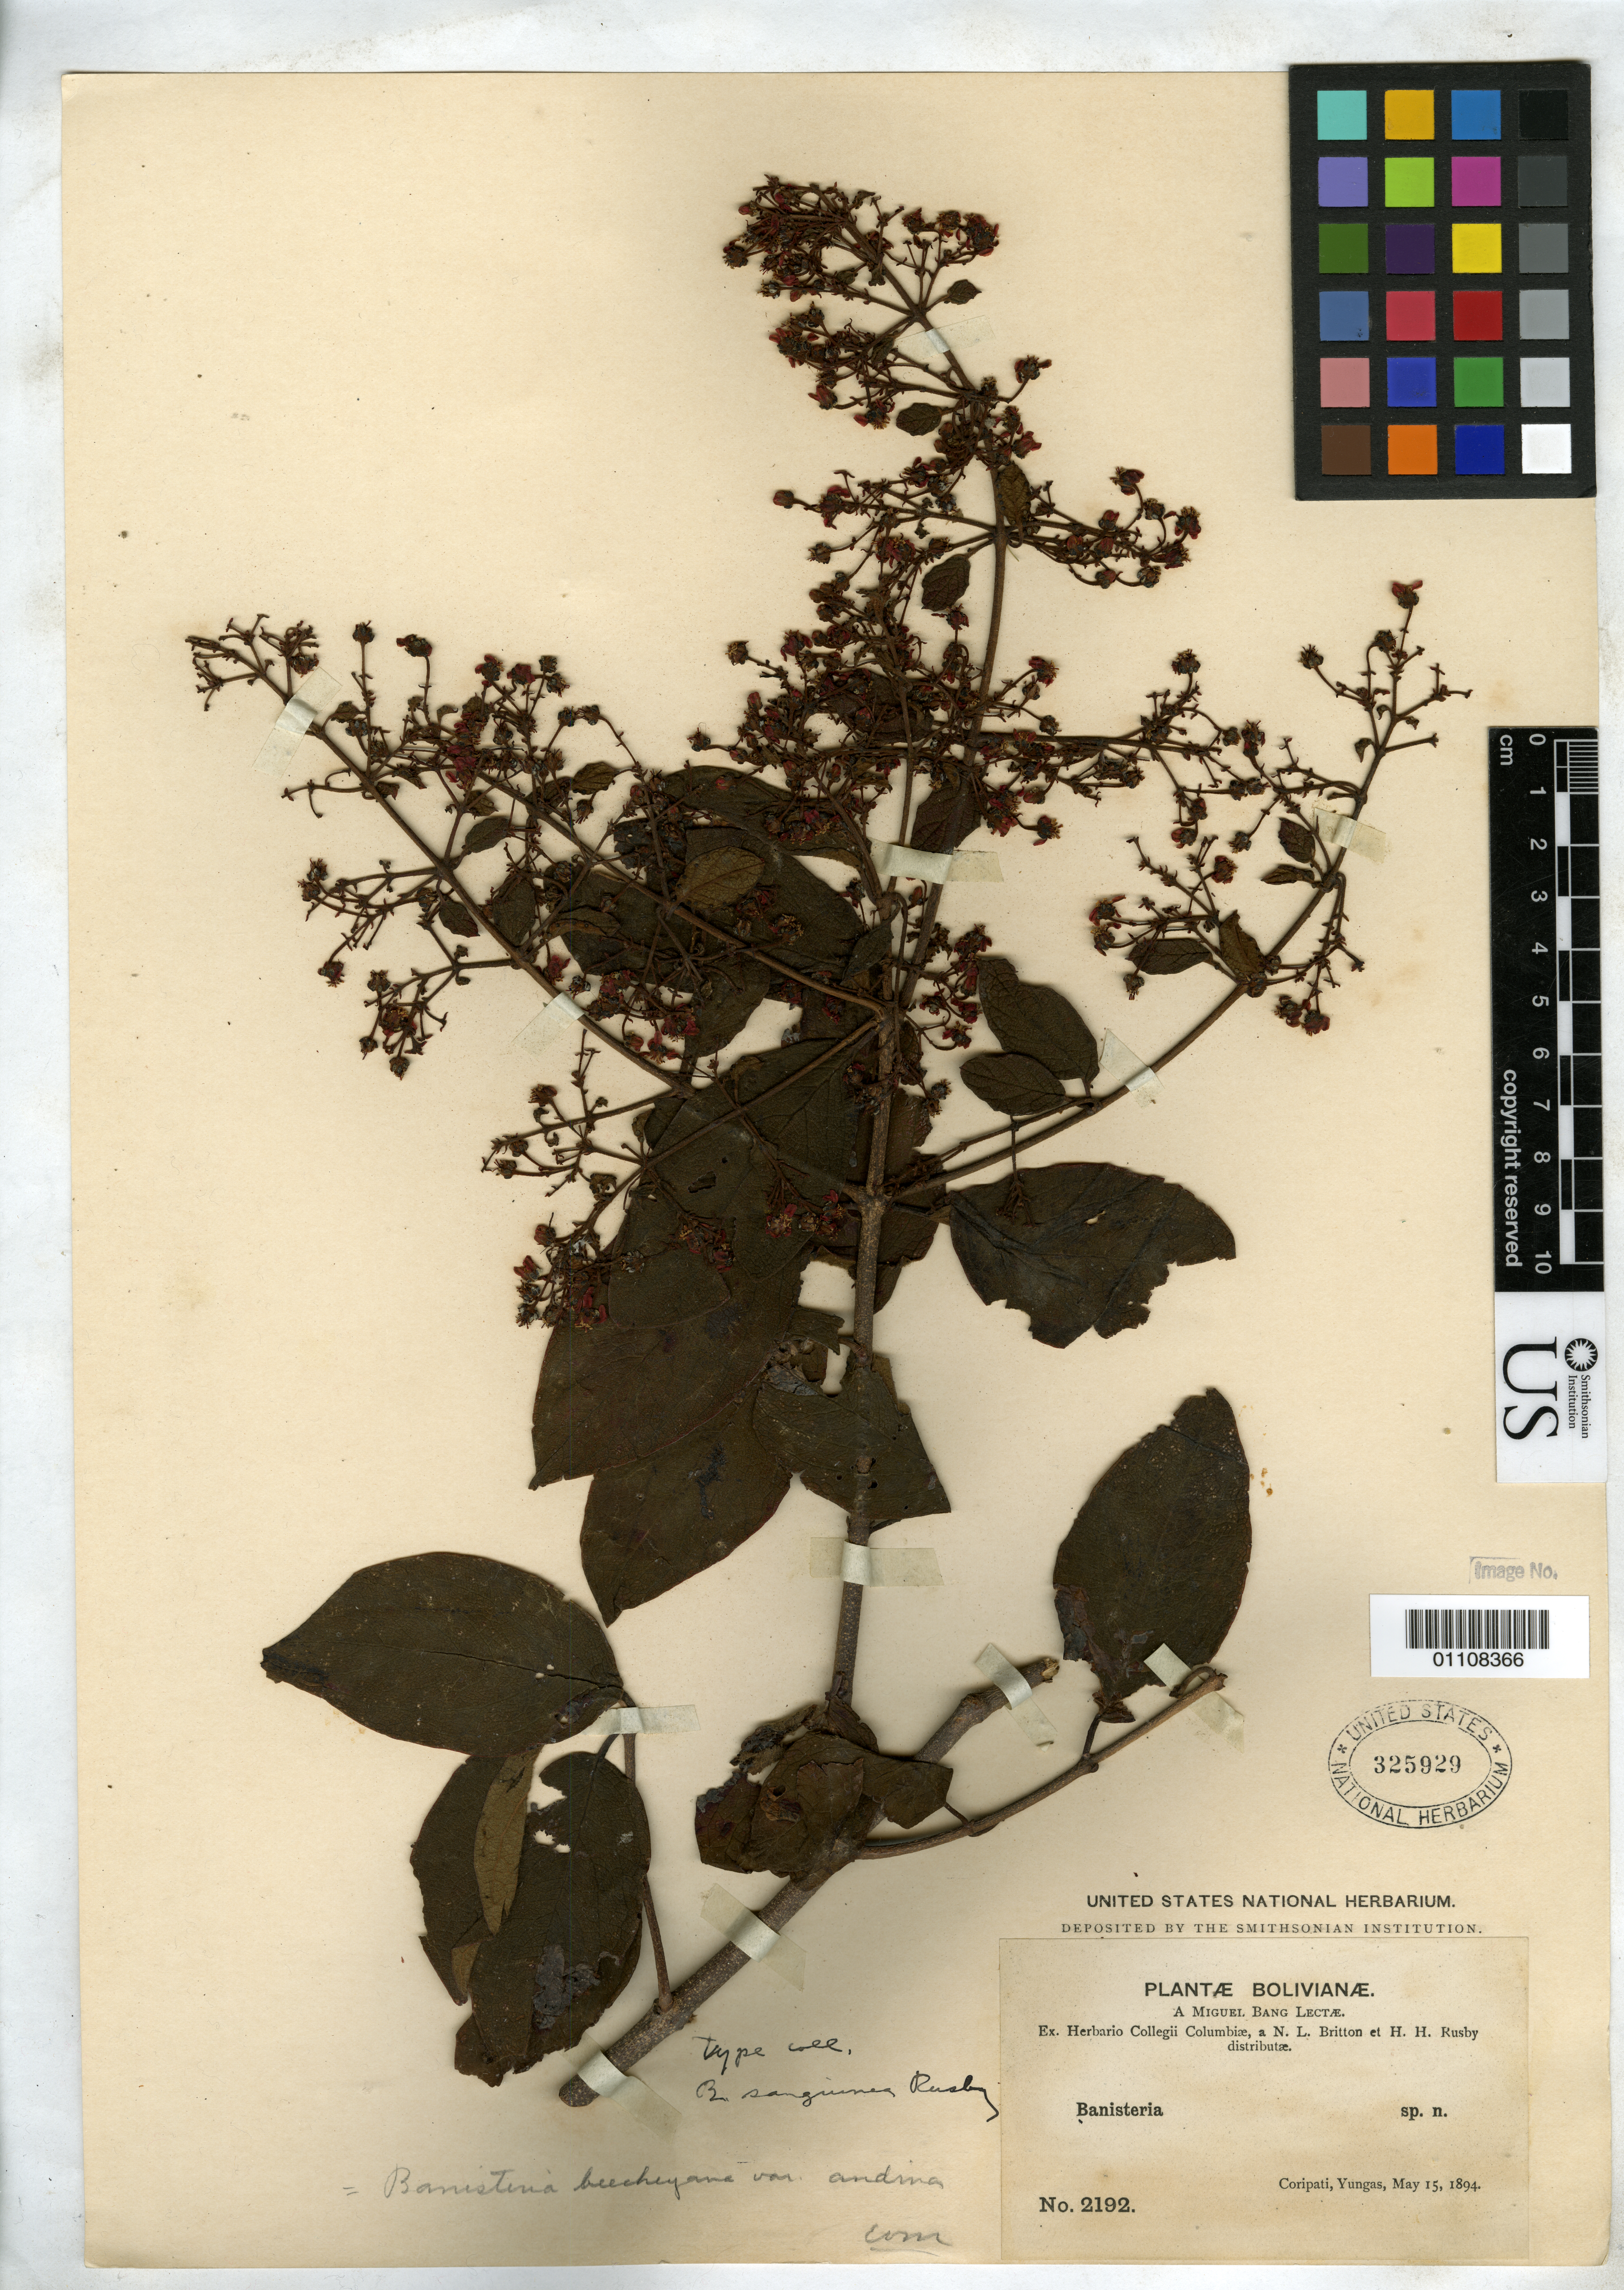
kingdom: Plantae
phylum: Tracheophyta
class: Magnoliopsida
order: Malpighiales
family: Malpighiaceae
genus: Banisteria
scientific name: Banisteria sanguinea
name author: Rusby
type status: Isotype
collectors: M. Bang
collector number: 2192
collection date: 1894-05-15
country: Bolivia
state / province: La Paz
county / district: Nor Yungas / Sud Yungas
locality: Coripati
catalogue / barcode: US 325929